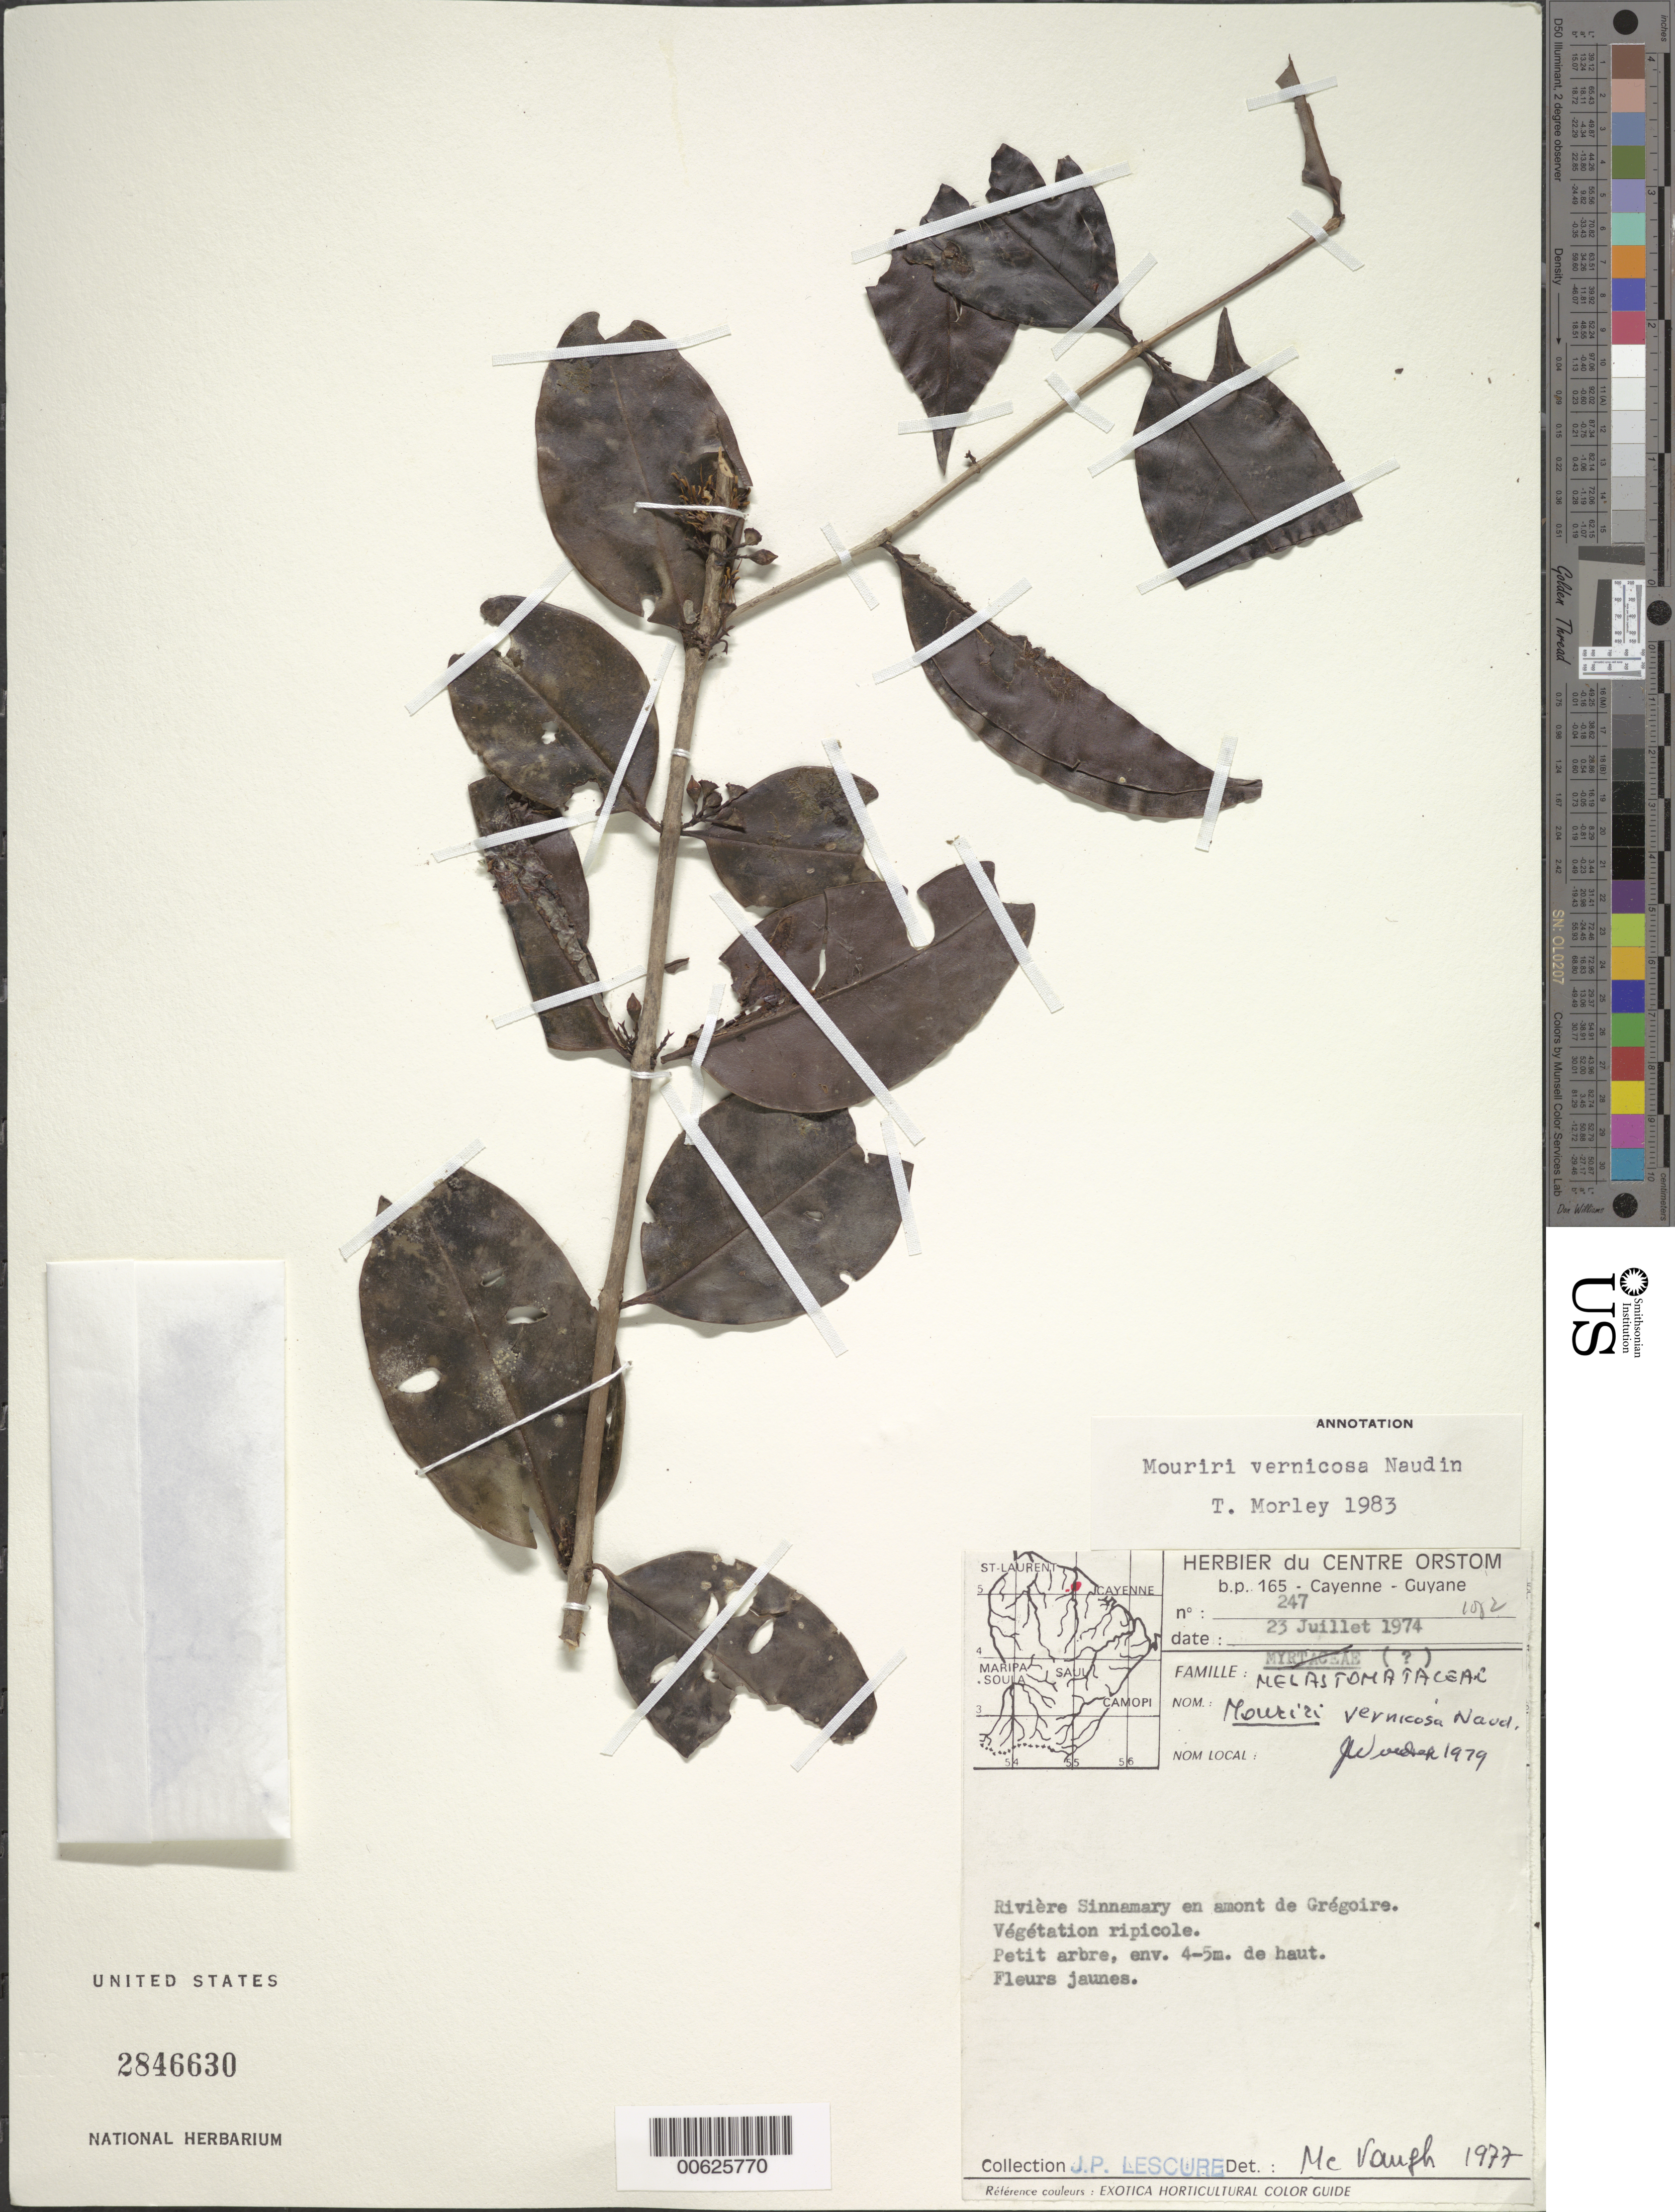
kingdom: Plantae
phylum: Tracheophyta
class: Magnoliopsida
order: Myrtales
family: Melastomataceae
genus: Mouriri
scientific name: Mouriri vernicosa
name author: Naudin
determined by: Morley, T.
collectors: J.-P. Lescure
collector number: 247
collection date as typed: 23-Jul-74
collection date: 1974-07-23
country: French Guiana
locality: Rivière Sinnamary, en amont de Grégoire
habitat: vegetation ripicole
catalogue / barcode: US 2846630